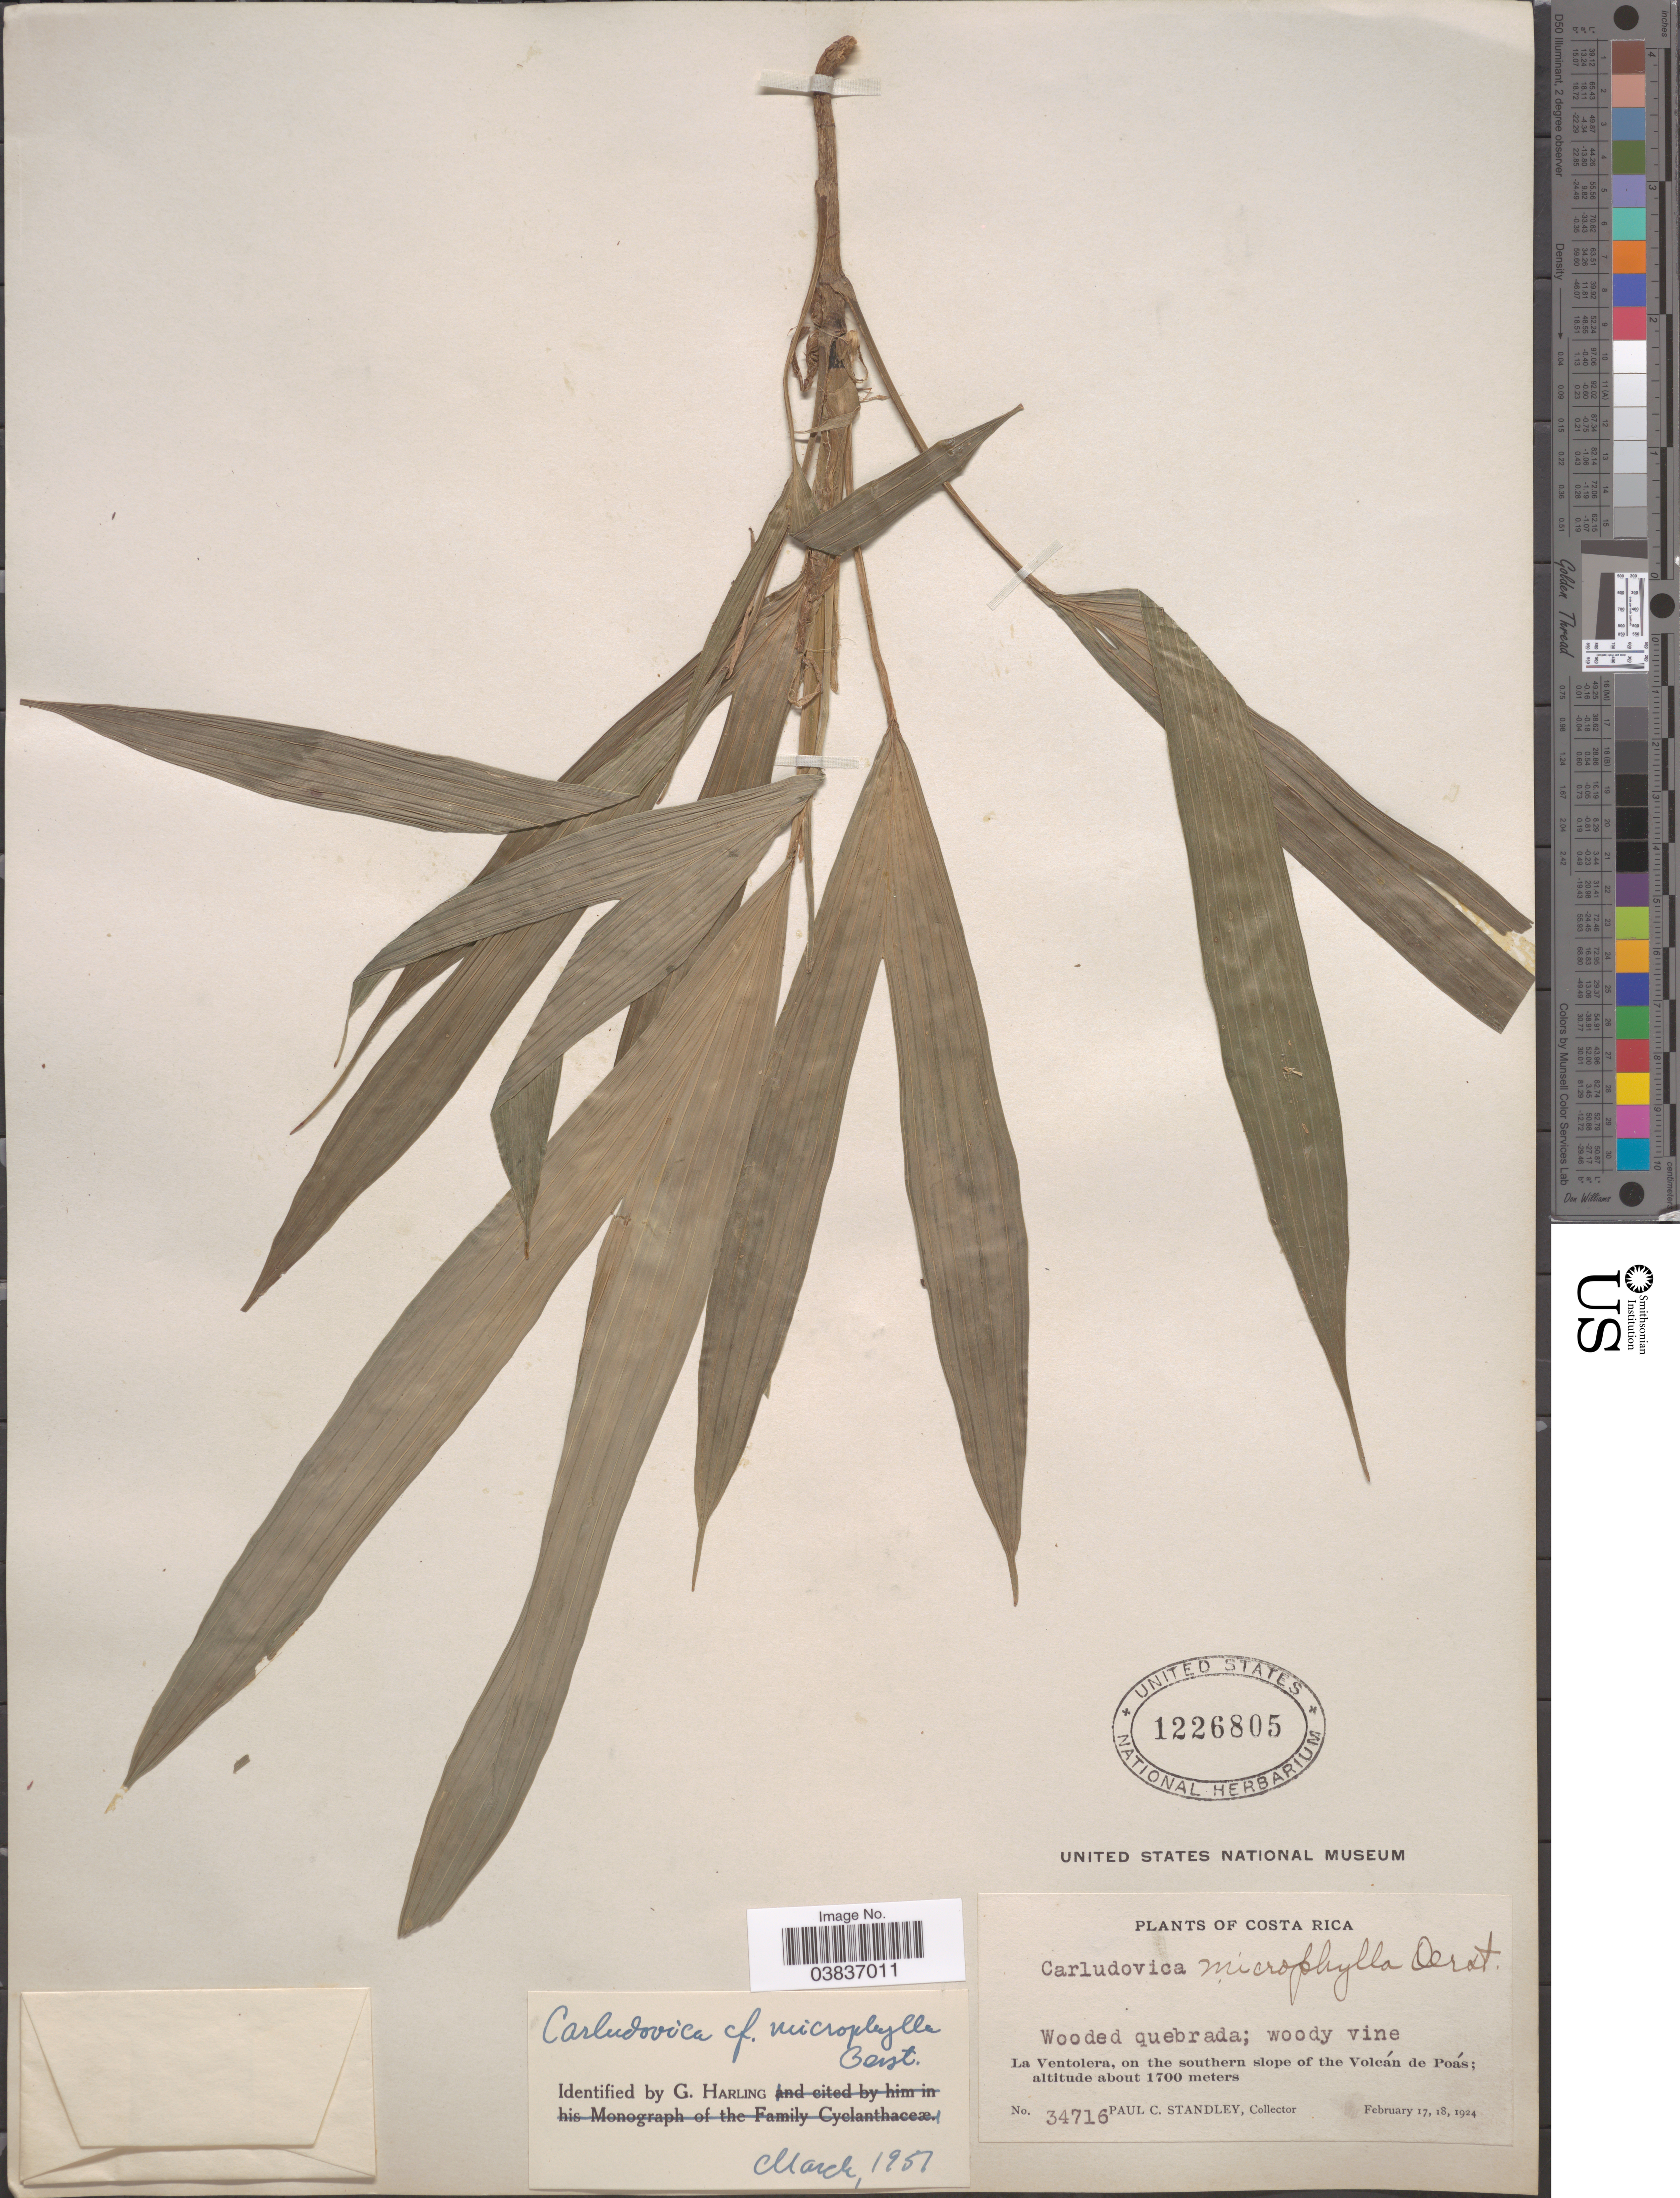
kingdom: Plantae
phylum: Tracheophyta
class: Liliopsida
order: Pandanales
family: Cyclanthaceae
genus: Asplundia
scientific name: Asplundia microphylla subsp. microphylla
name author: Harling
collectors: P. C. Standley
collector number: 34716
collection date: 1924-02-17/1924-02-18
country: Costa Rica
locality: La Ventolera, on the southern slope of the Volcán de Poás.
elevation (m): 1700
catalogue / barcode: US 1226805